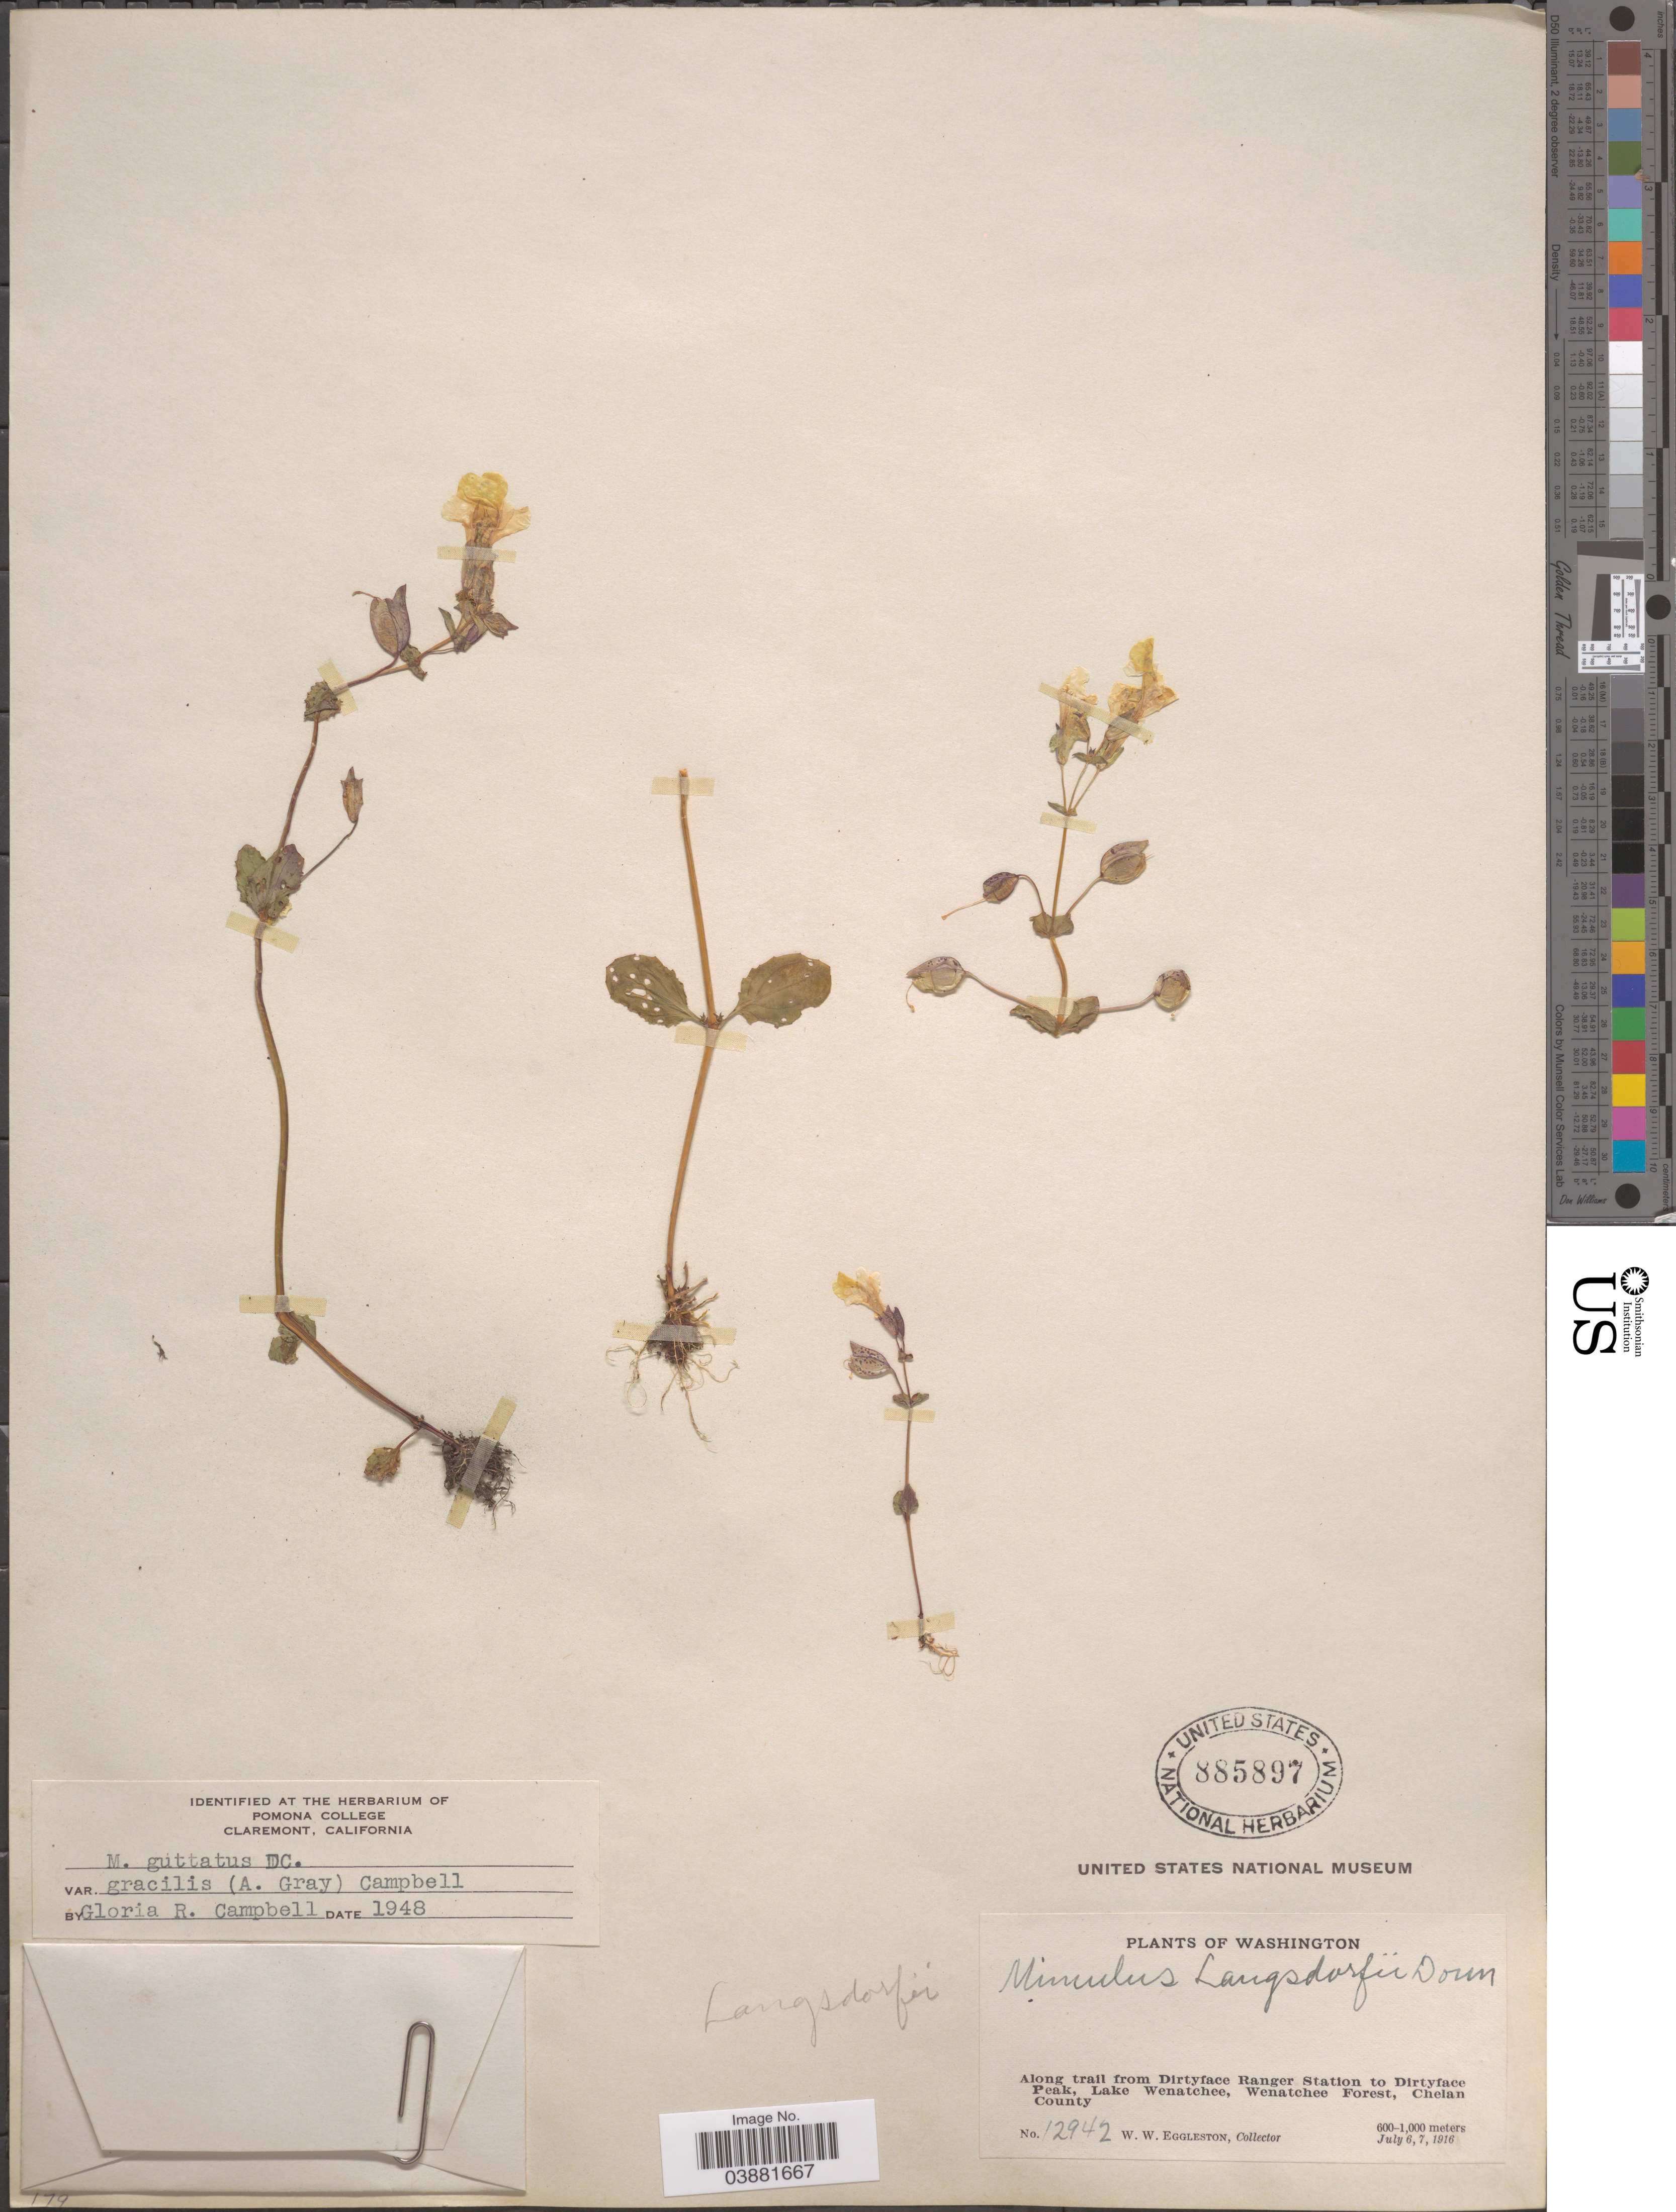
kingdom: Plantae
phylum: Tracheophyta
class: Magnoliopsida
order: Lamiales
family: Phrymaceae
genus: Mimulus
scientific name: Mimulus guttatus var. gracilis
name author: (A. Gray) G.R. Campb.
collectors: W. W. Eggleston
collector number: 12942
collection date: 1916-07-06/1916-07-07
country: United States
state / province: Washington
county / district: Chelan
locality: Along trail from Dirtyface Ranger Station to Dirtyface Peak, Lake Wenatchee, Wenatchee Forest, Chelan County.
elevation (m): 600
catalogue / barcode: US 885897